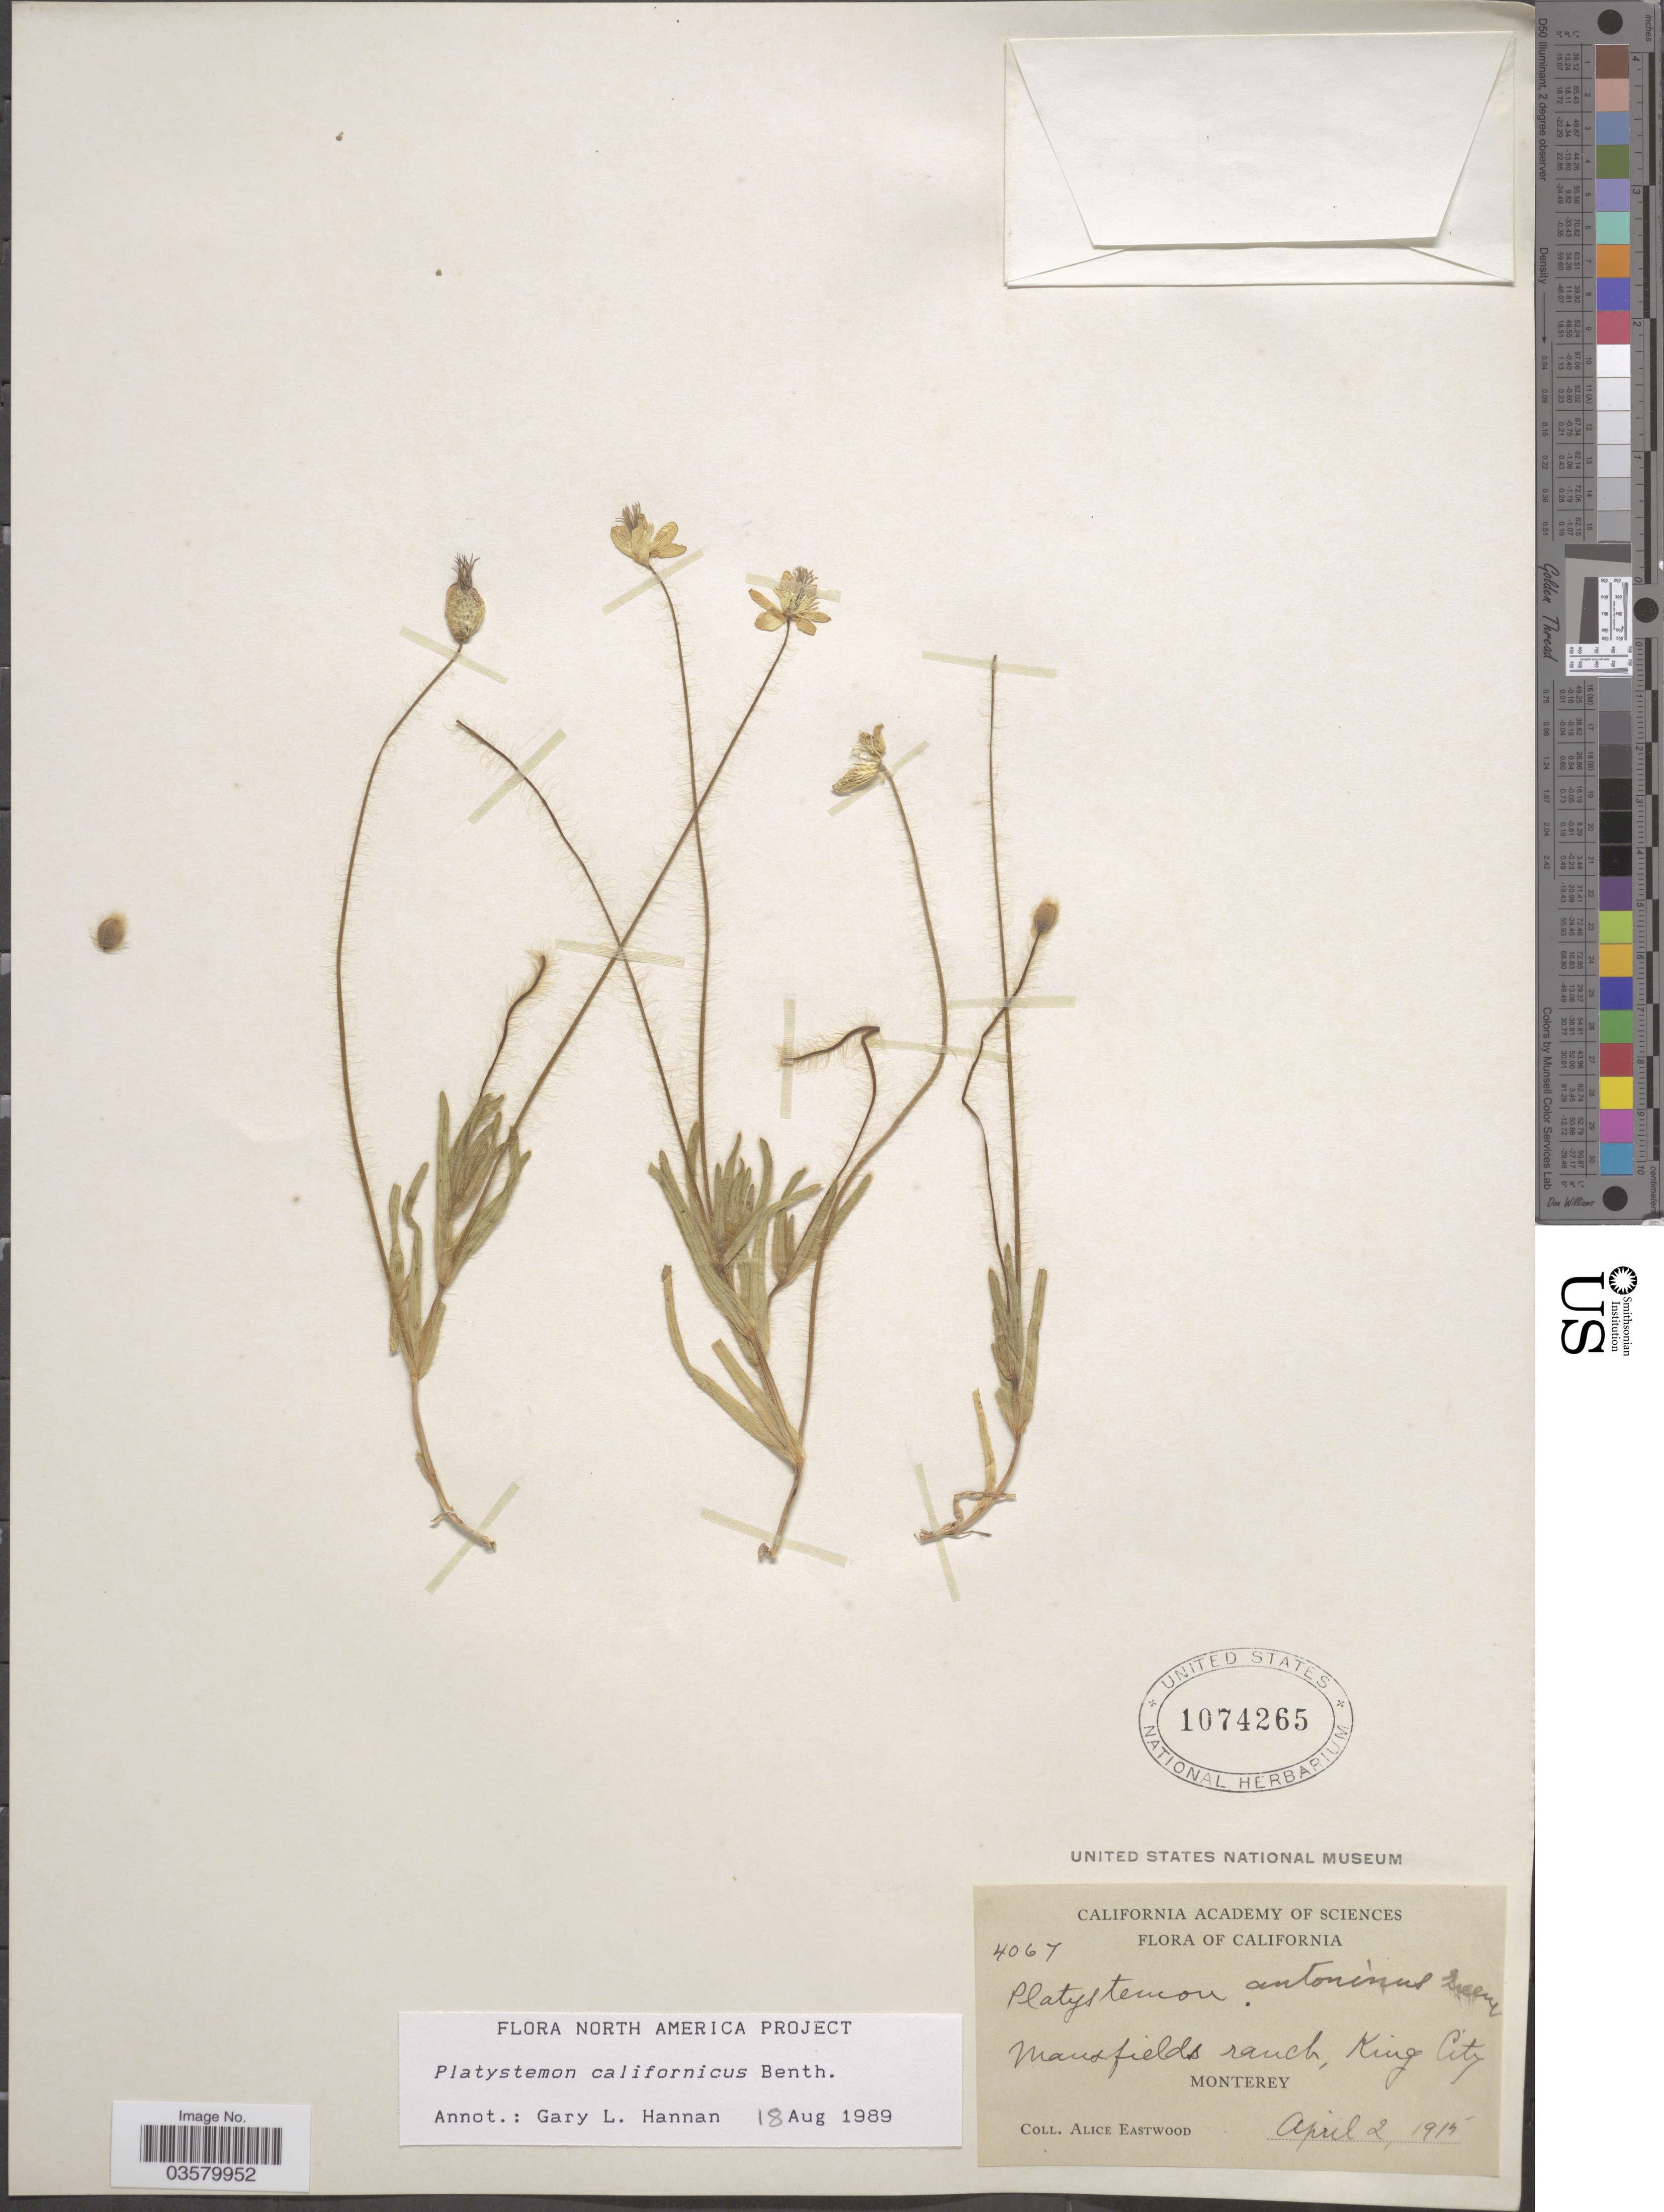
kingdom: Plantae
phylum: Tracheophyta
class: Magnoliopsida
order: Ranunculales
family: Papaveraceae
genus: Platystemon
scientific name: Platystemon californicus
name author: Benth.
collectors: A. Eastwood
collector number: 4067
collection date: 1915-04-02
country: United States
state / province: California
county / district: Monterey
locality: Mansfields ranch, King City, Monterey.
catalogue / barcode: US 1074265